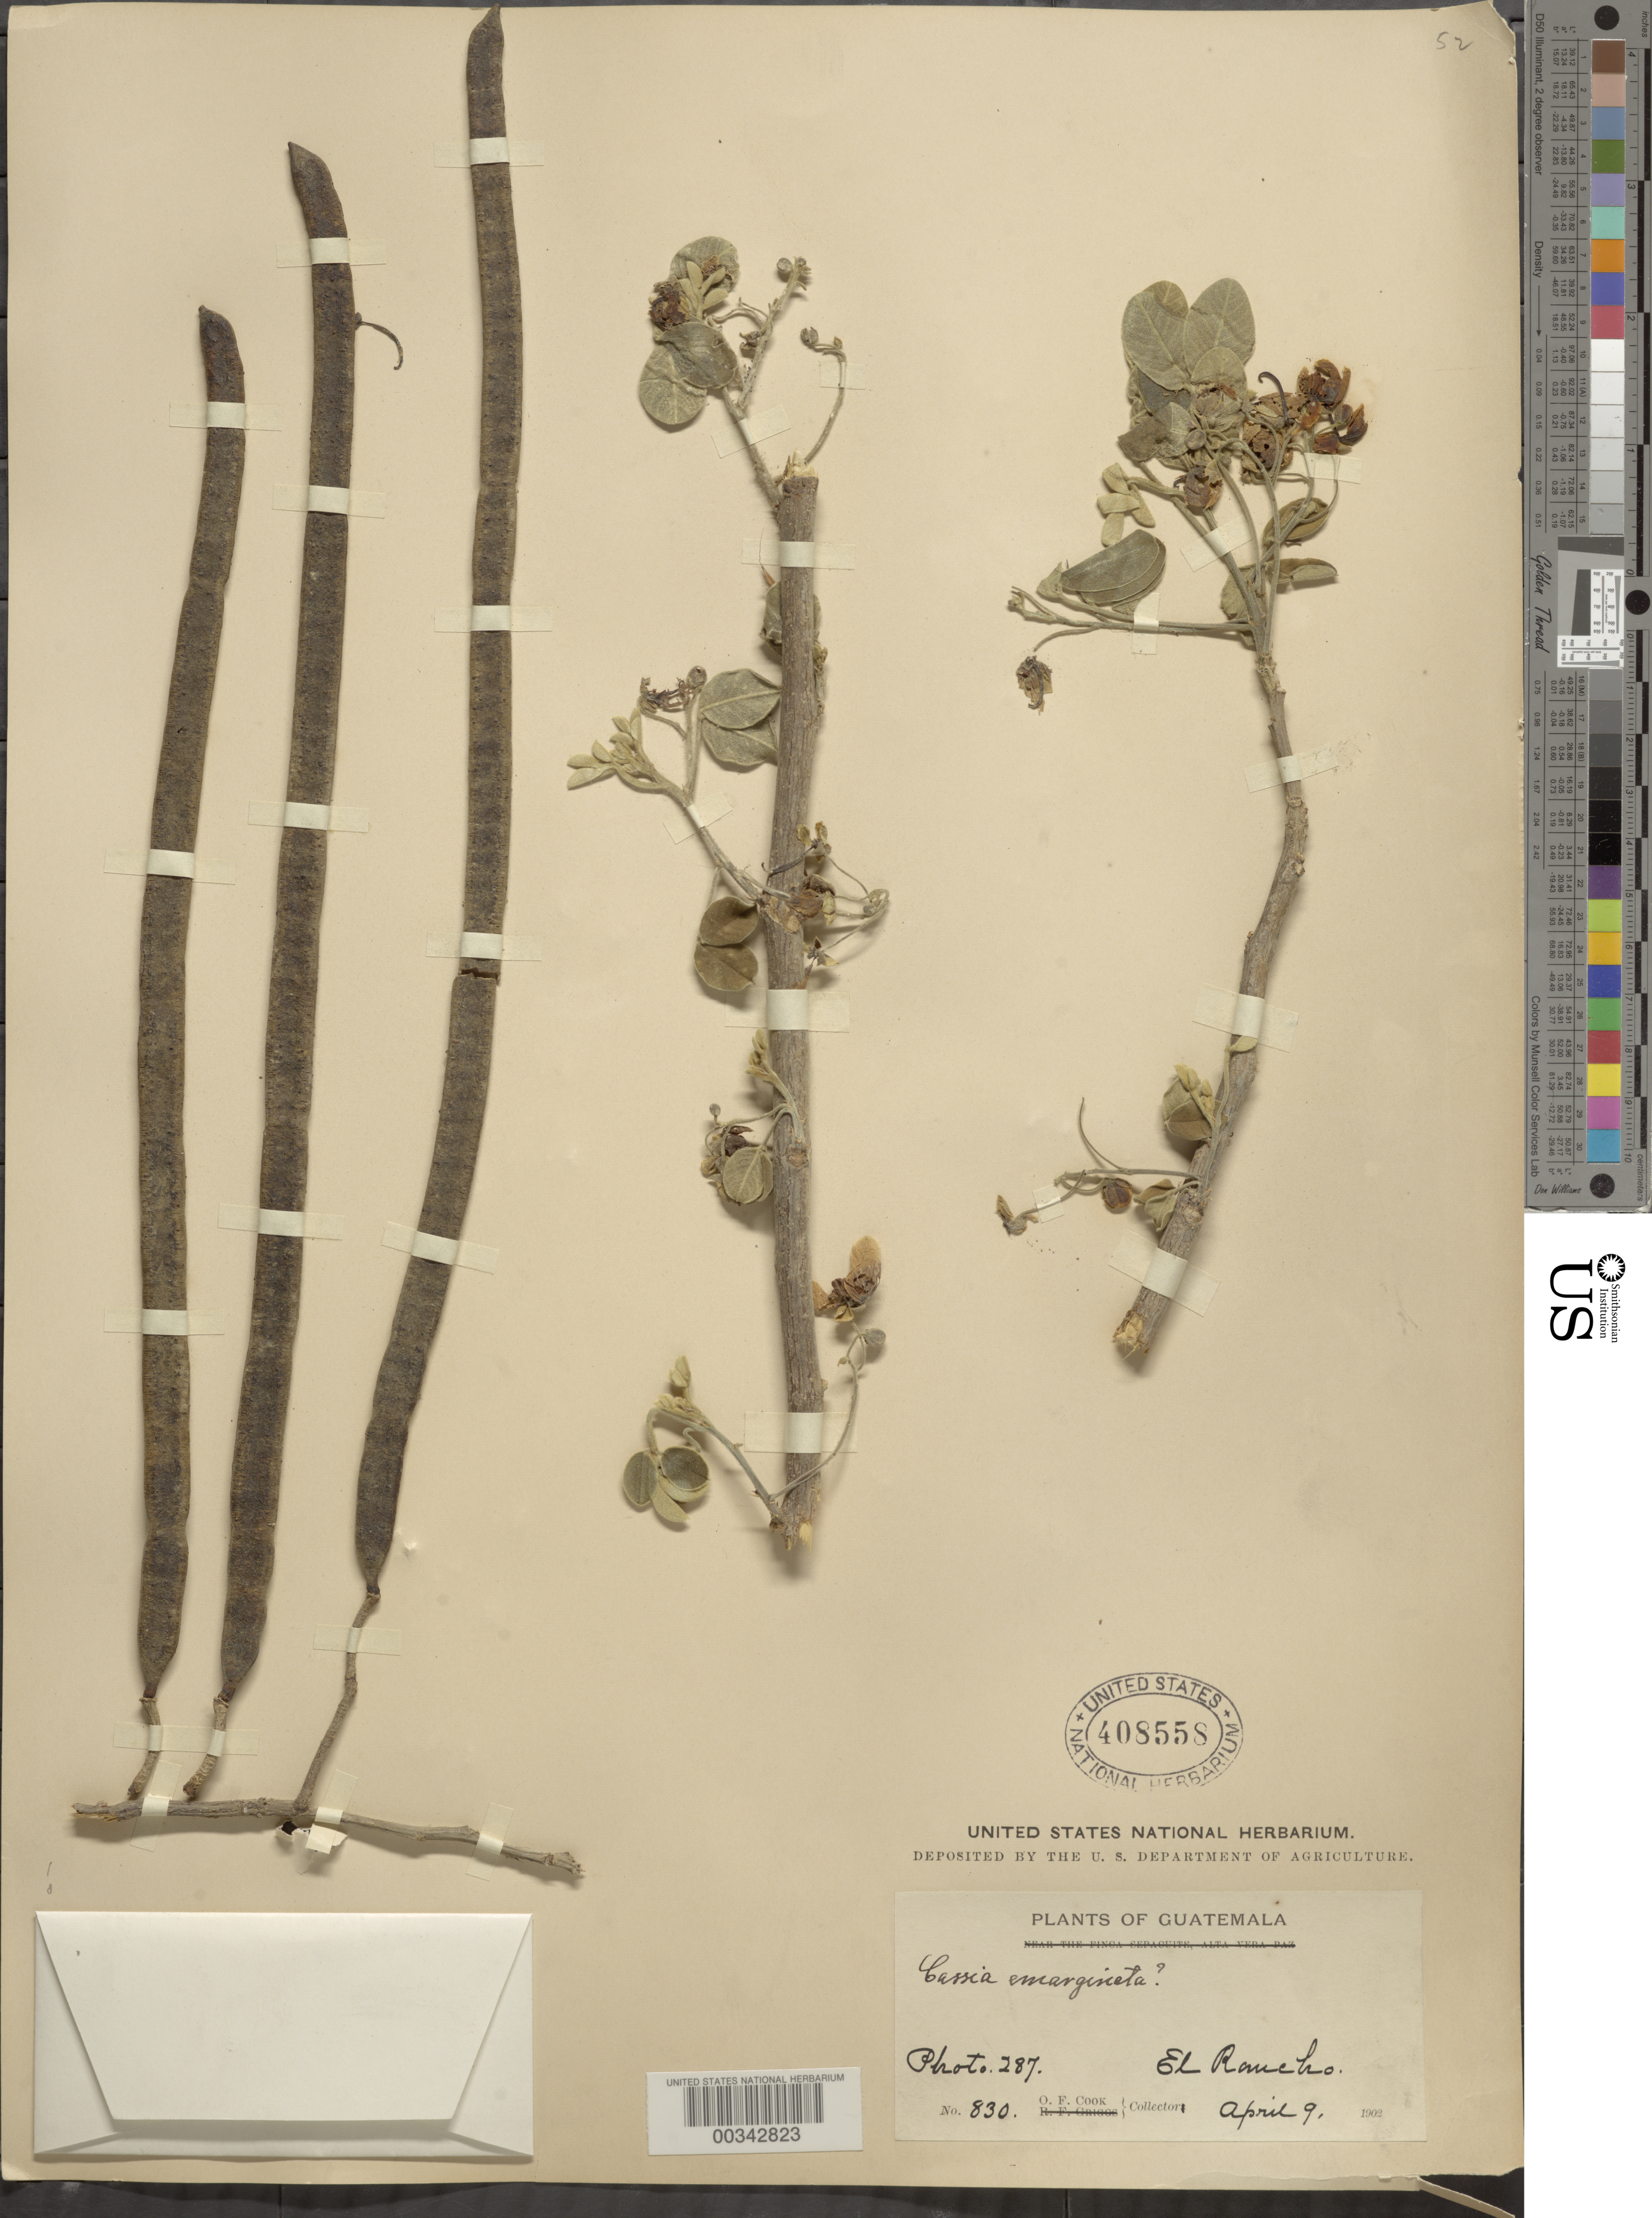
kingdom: Plantae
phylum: Tracheophyta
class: Magnoliopsida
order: Fabales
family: Fabaceae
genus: Senna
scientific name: Senna emarginata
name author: L.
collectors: O. F. Cook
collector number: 830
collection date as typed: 09 Apr 1902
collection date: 1902-04-09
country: Guatemala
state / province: Jalapa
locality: El Rancho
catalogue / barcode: US 408558